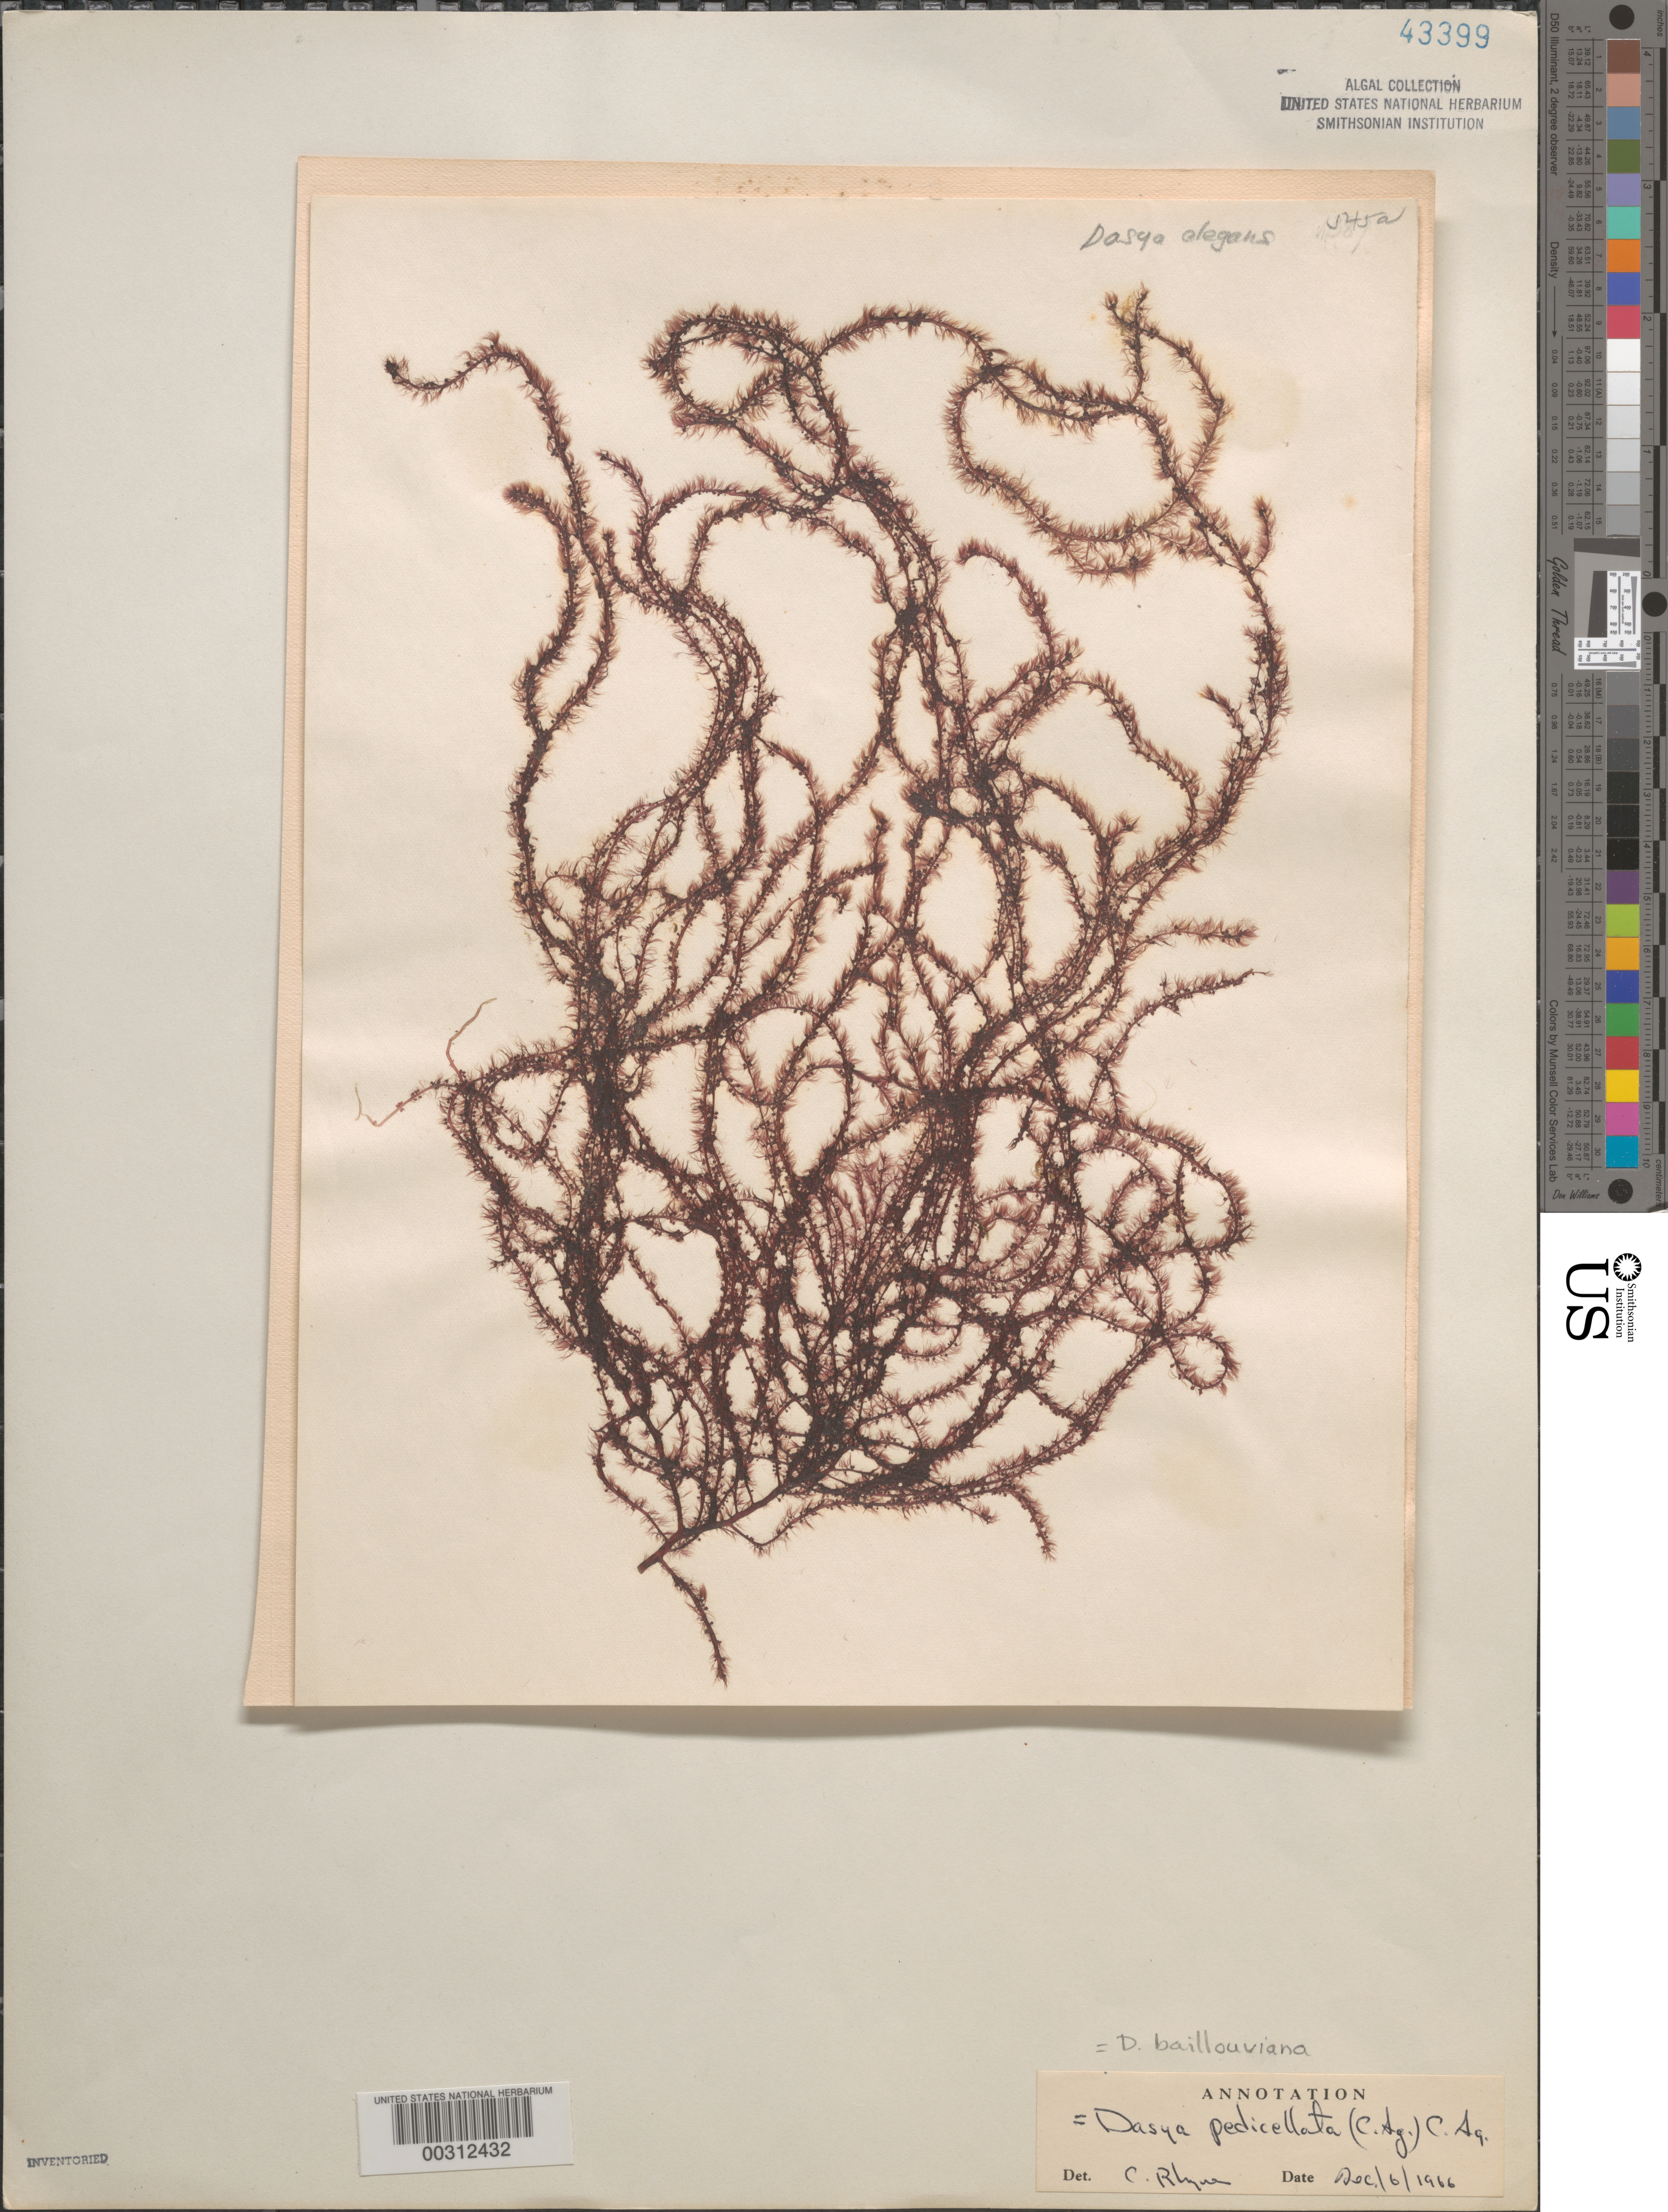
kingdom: Plantae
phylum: Rhodophyta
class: Florideophyceae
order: Ceramiales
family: Dasyaceae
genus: Dasya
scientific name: Dasya pedicellata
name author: (C. Agardh) C. Agardh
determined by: Algae name updating Project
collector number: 545a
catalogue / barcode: US 43399